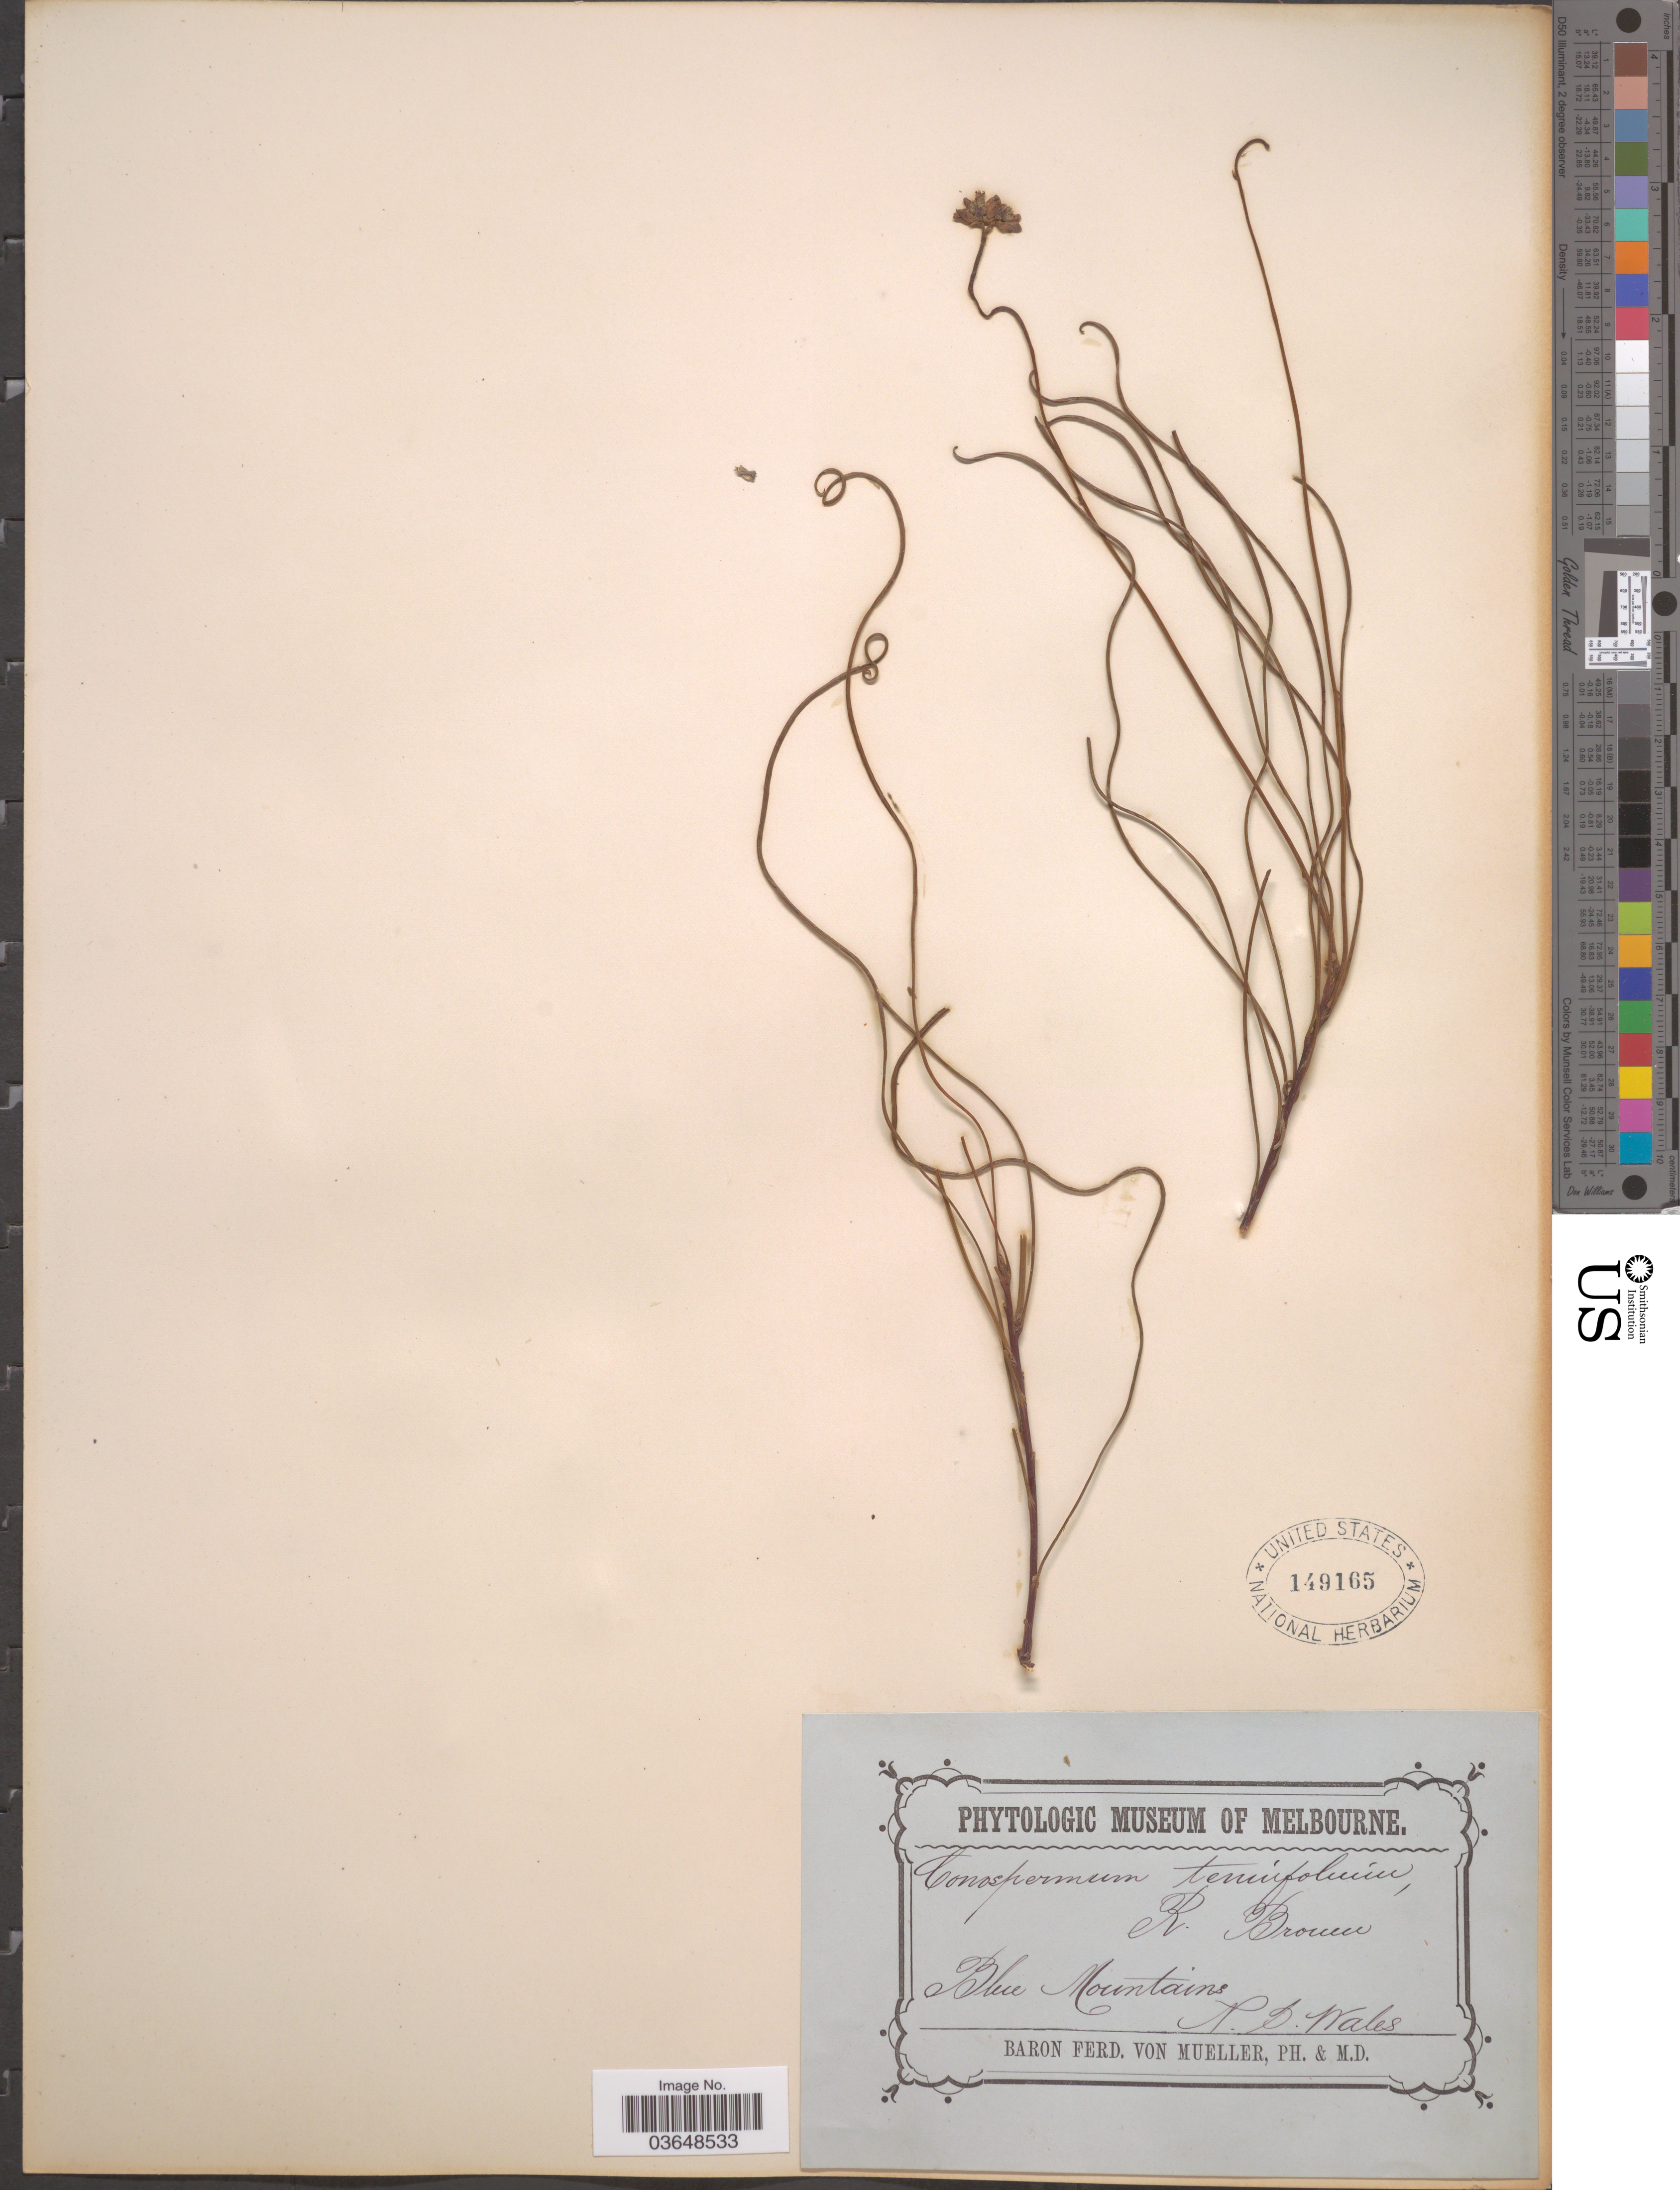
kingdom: Plantae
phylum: Tracheophyta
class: Magnoliopsida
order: Proteales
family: Proteaceae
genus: Conospermum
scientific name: Conospermum tenuifolium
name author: R. Br.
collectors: F. Mueller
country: Australia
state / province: New South Wales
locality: Blue Mountains.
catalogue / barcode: US 149165